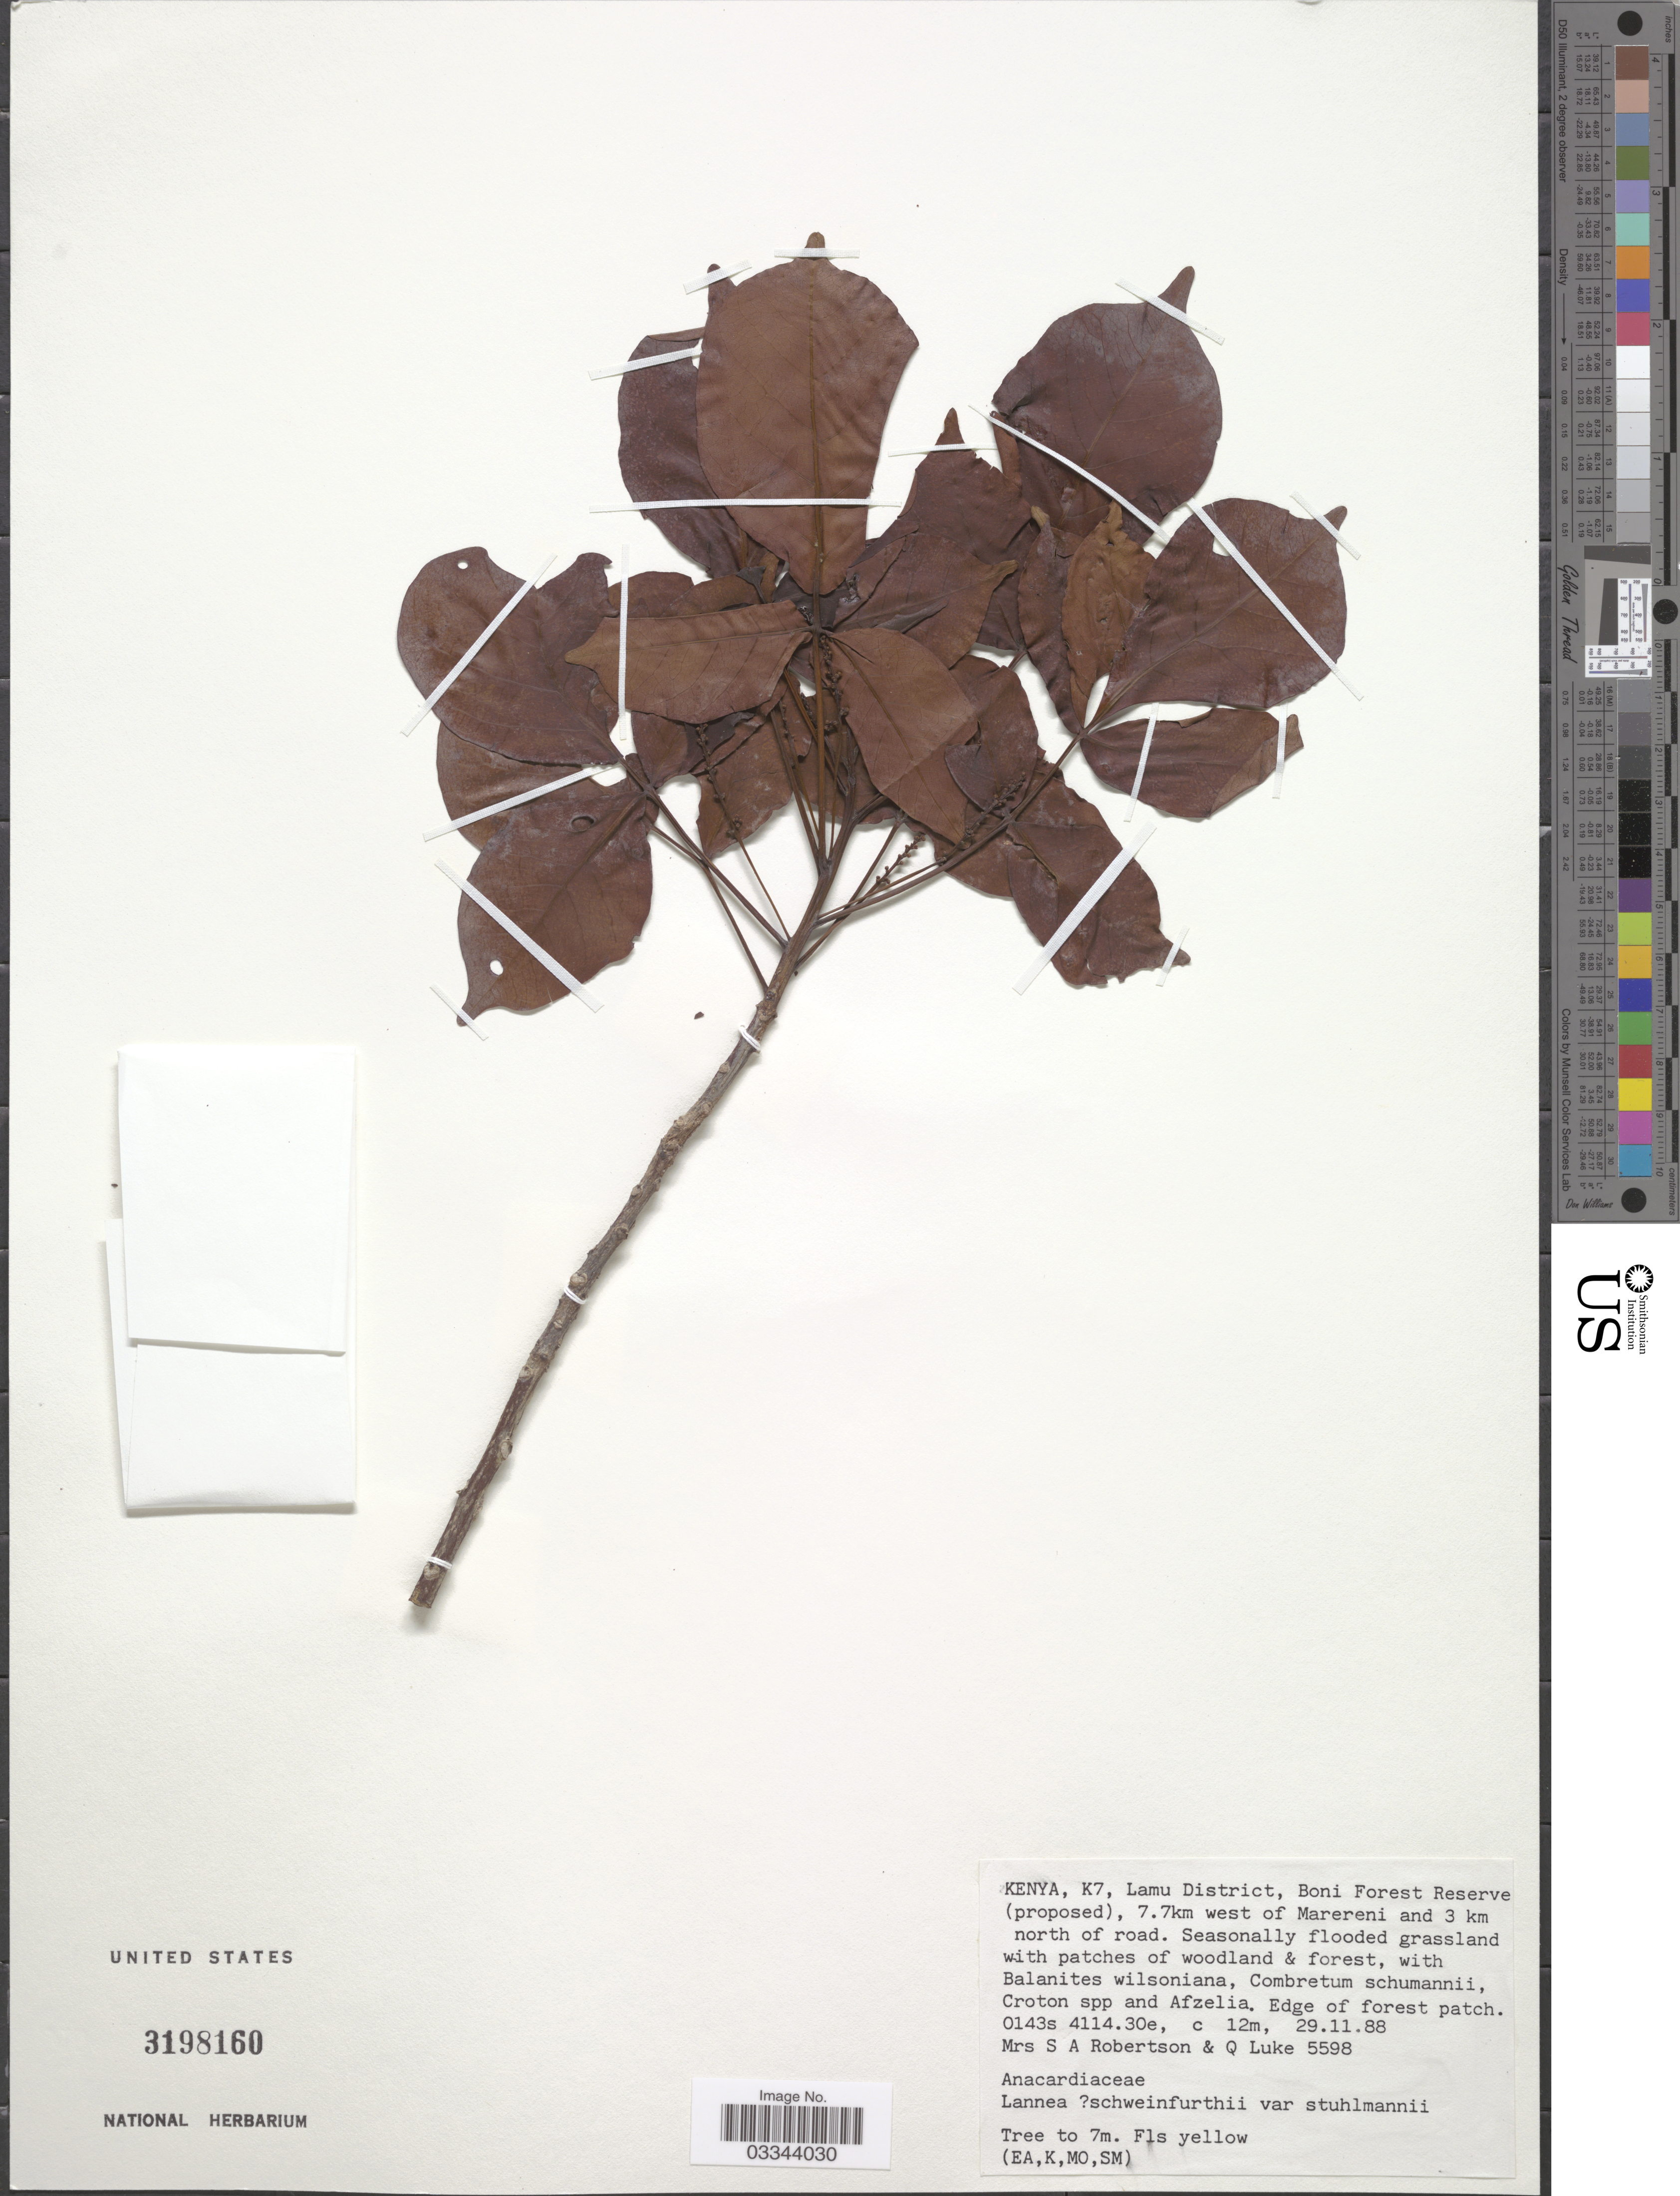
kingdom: Plantae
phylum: Tracheophyta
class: Magnoliopsida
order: Sapindales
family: Anacardiaceae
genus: Lannea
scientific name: Lannea schweinfurthii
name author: Engl.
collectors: S. Robertson & Q. Luke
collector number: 5598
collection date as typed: Transcribed d/m/y: 29/11/88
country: Kenya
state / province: Lamu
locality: K7, Lamu District, Boni Forest Reserve (proposed), 7.7km west of Marereni and 3 km north of road.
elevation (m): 12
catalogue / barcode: US 3198160